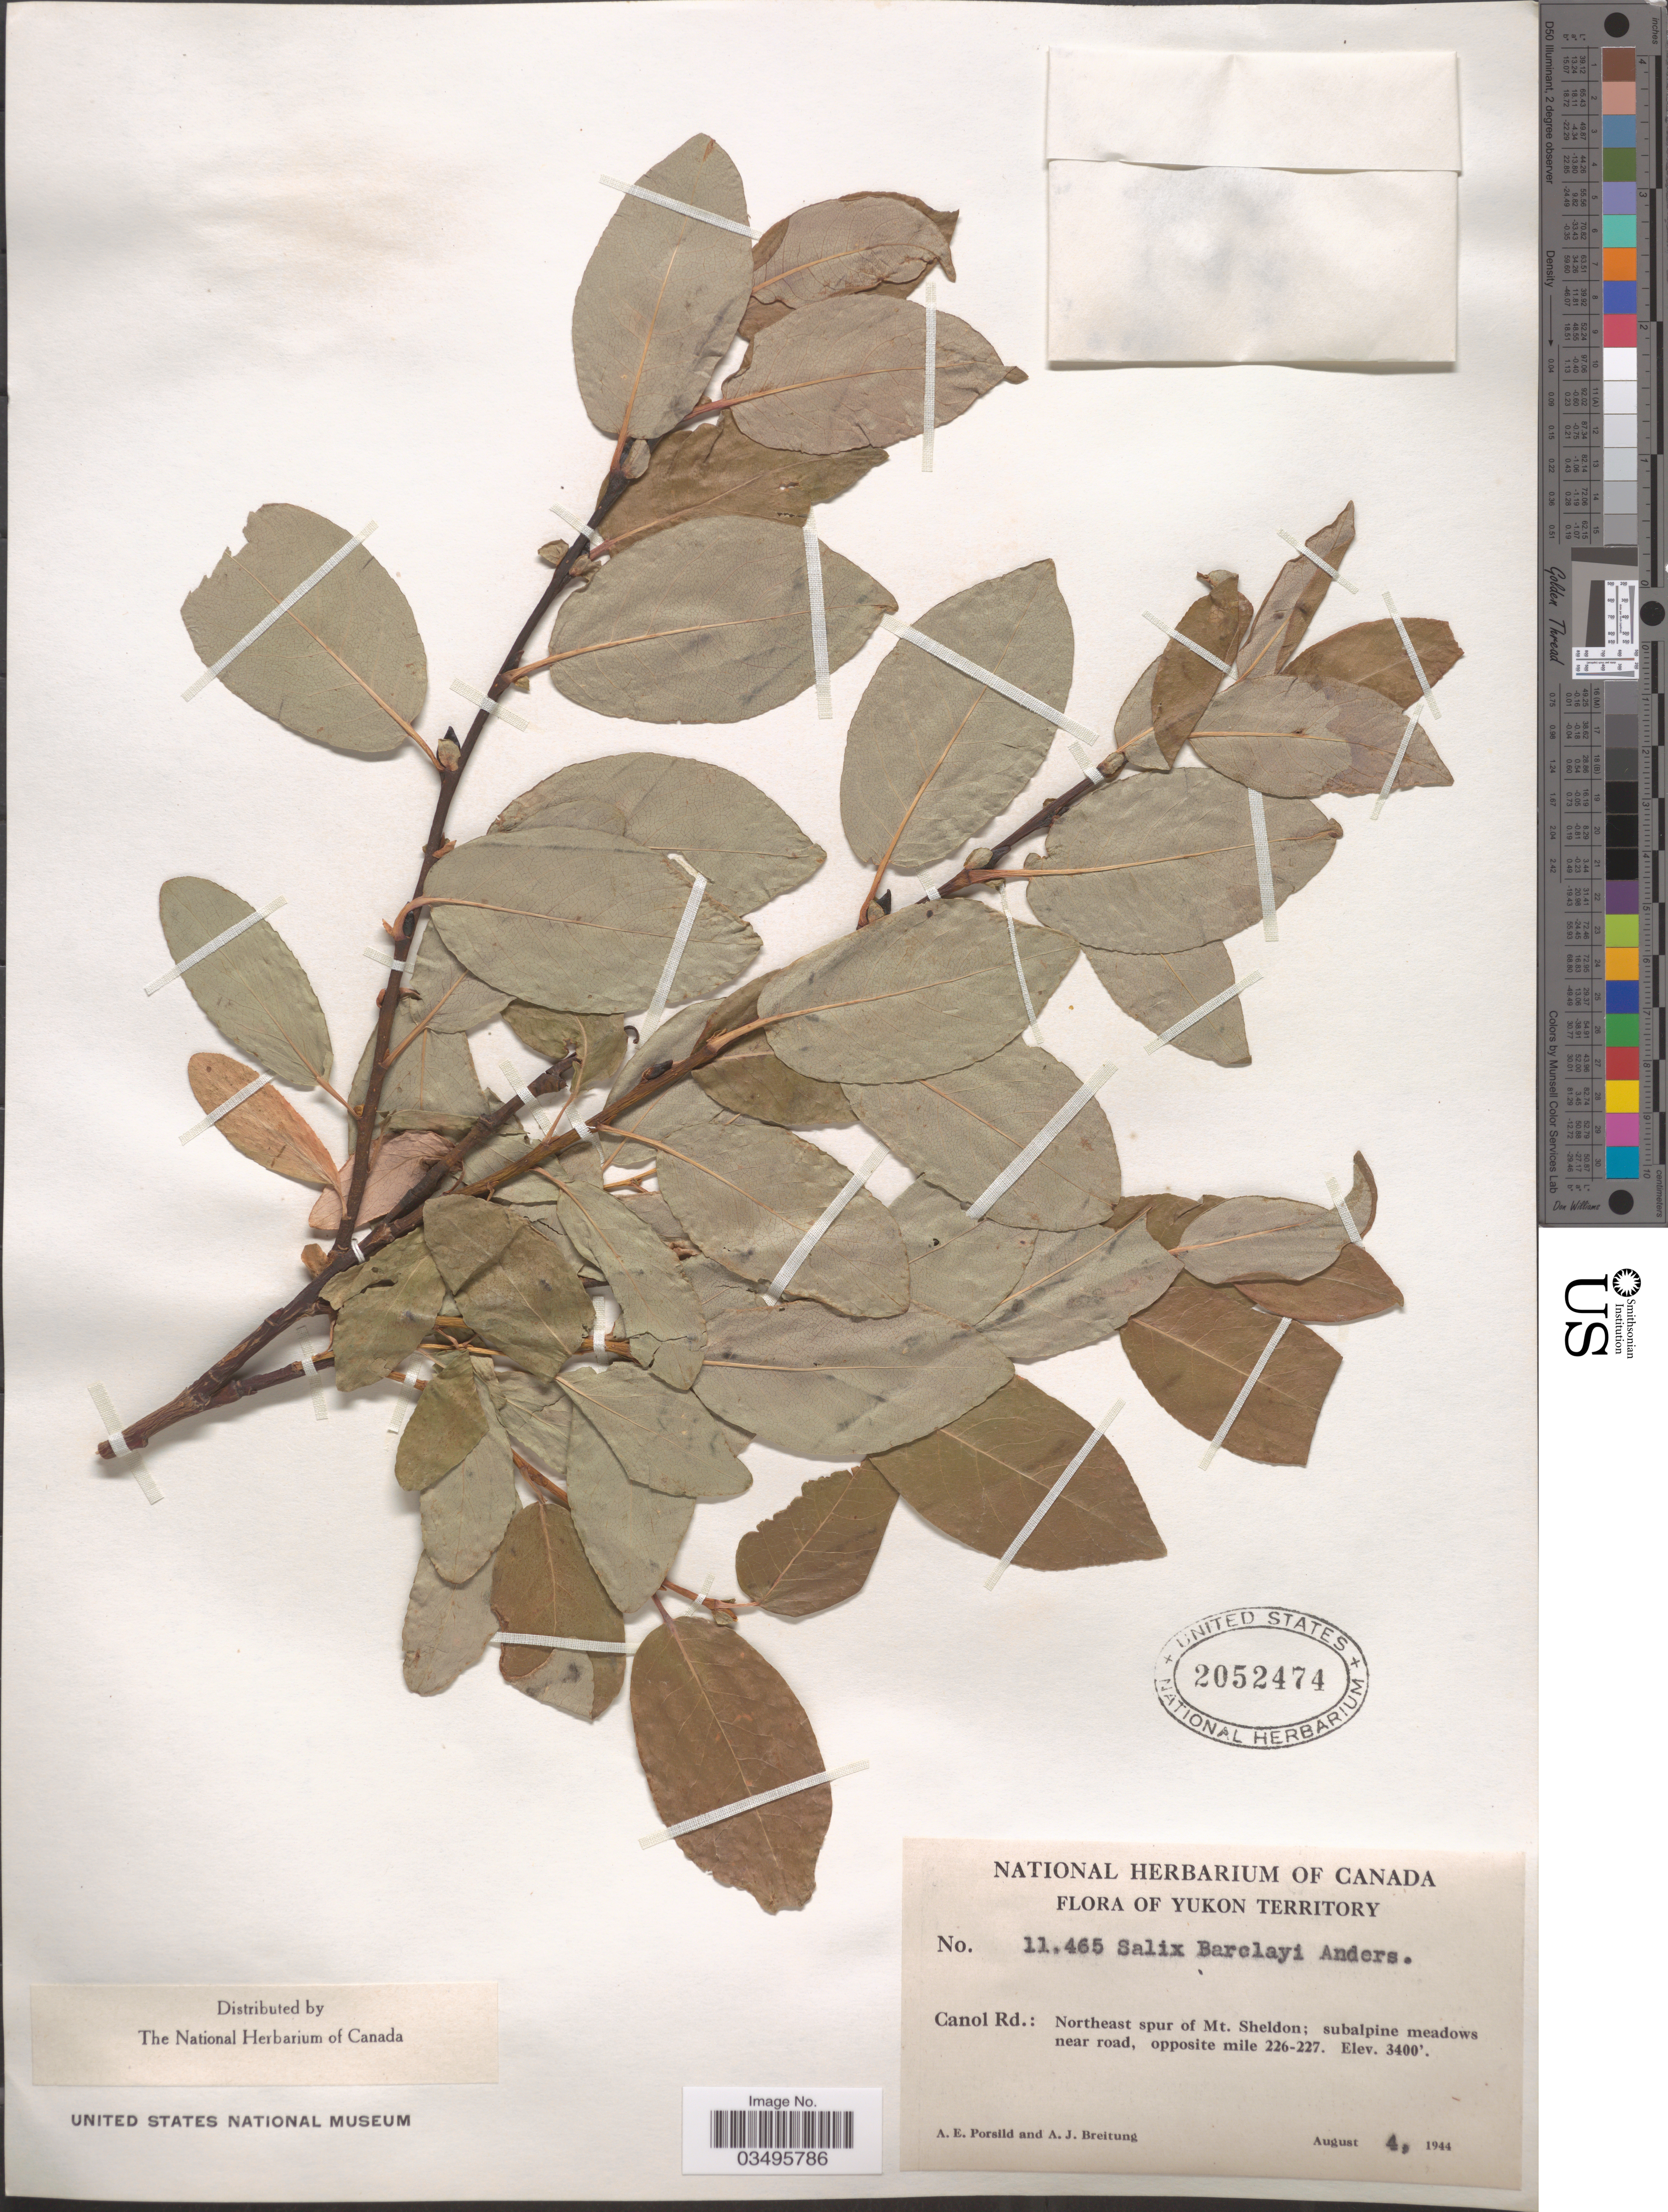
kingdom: Plantae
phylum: Tracheophyta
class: Magnoliopsida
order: Malpighiales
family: Salicaceae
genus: Salix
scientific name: Salix barclayi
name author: Andersson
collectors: A. E. Porsild & A. Breitung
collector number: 11465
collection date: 1944-08-04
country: Canada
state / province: Yukon Territory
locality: Canol Rd.: Northeast spur of Mt. Sheldon: subalpine meadows near road, opposite mile 226-227.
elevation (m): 1036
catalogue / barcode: US 2052474